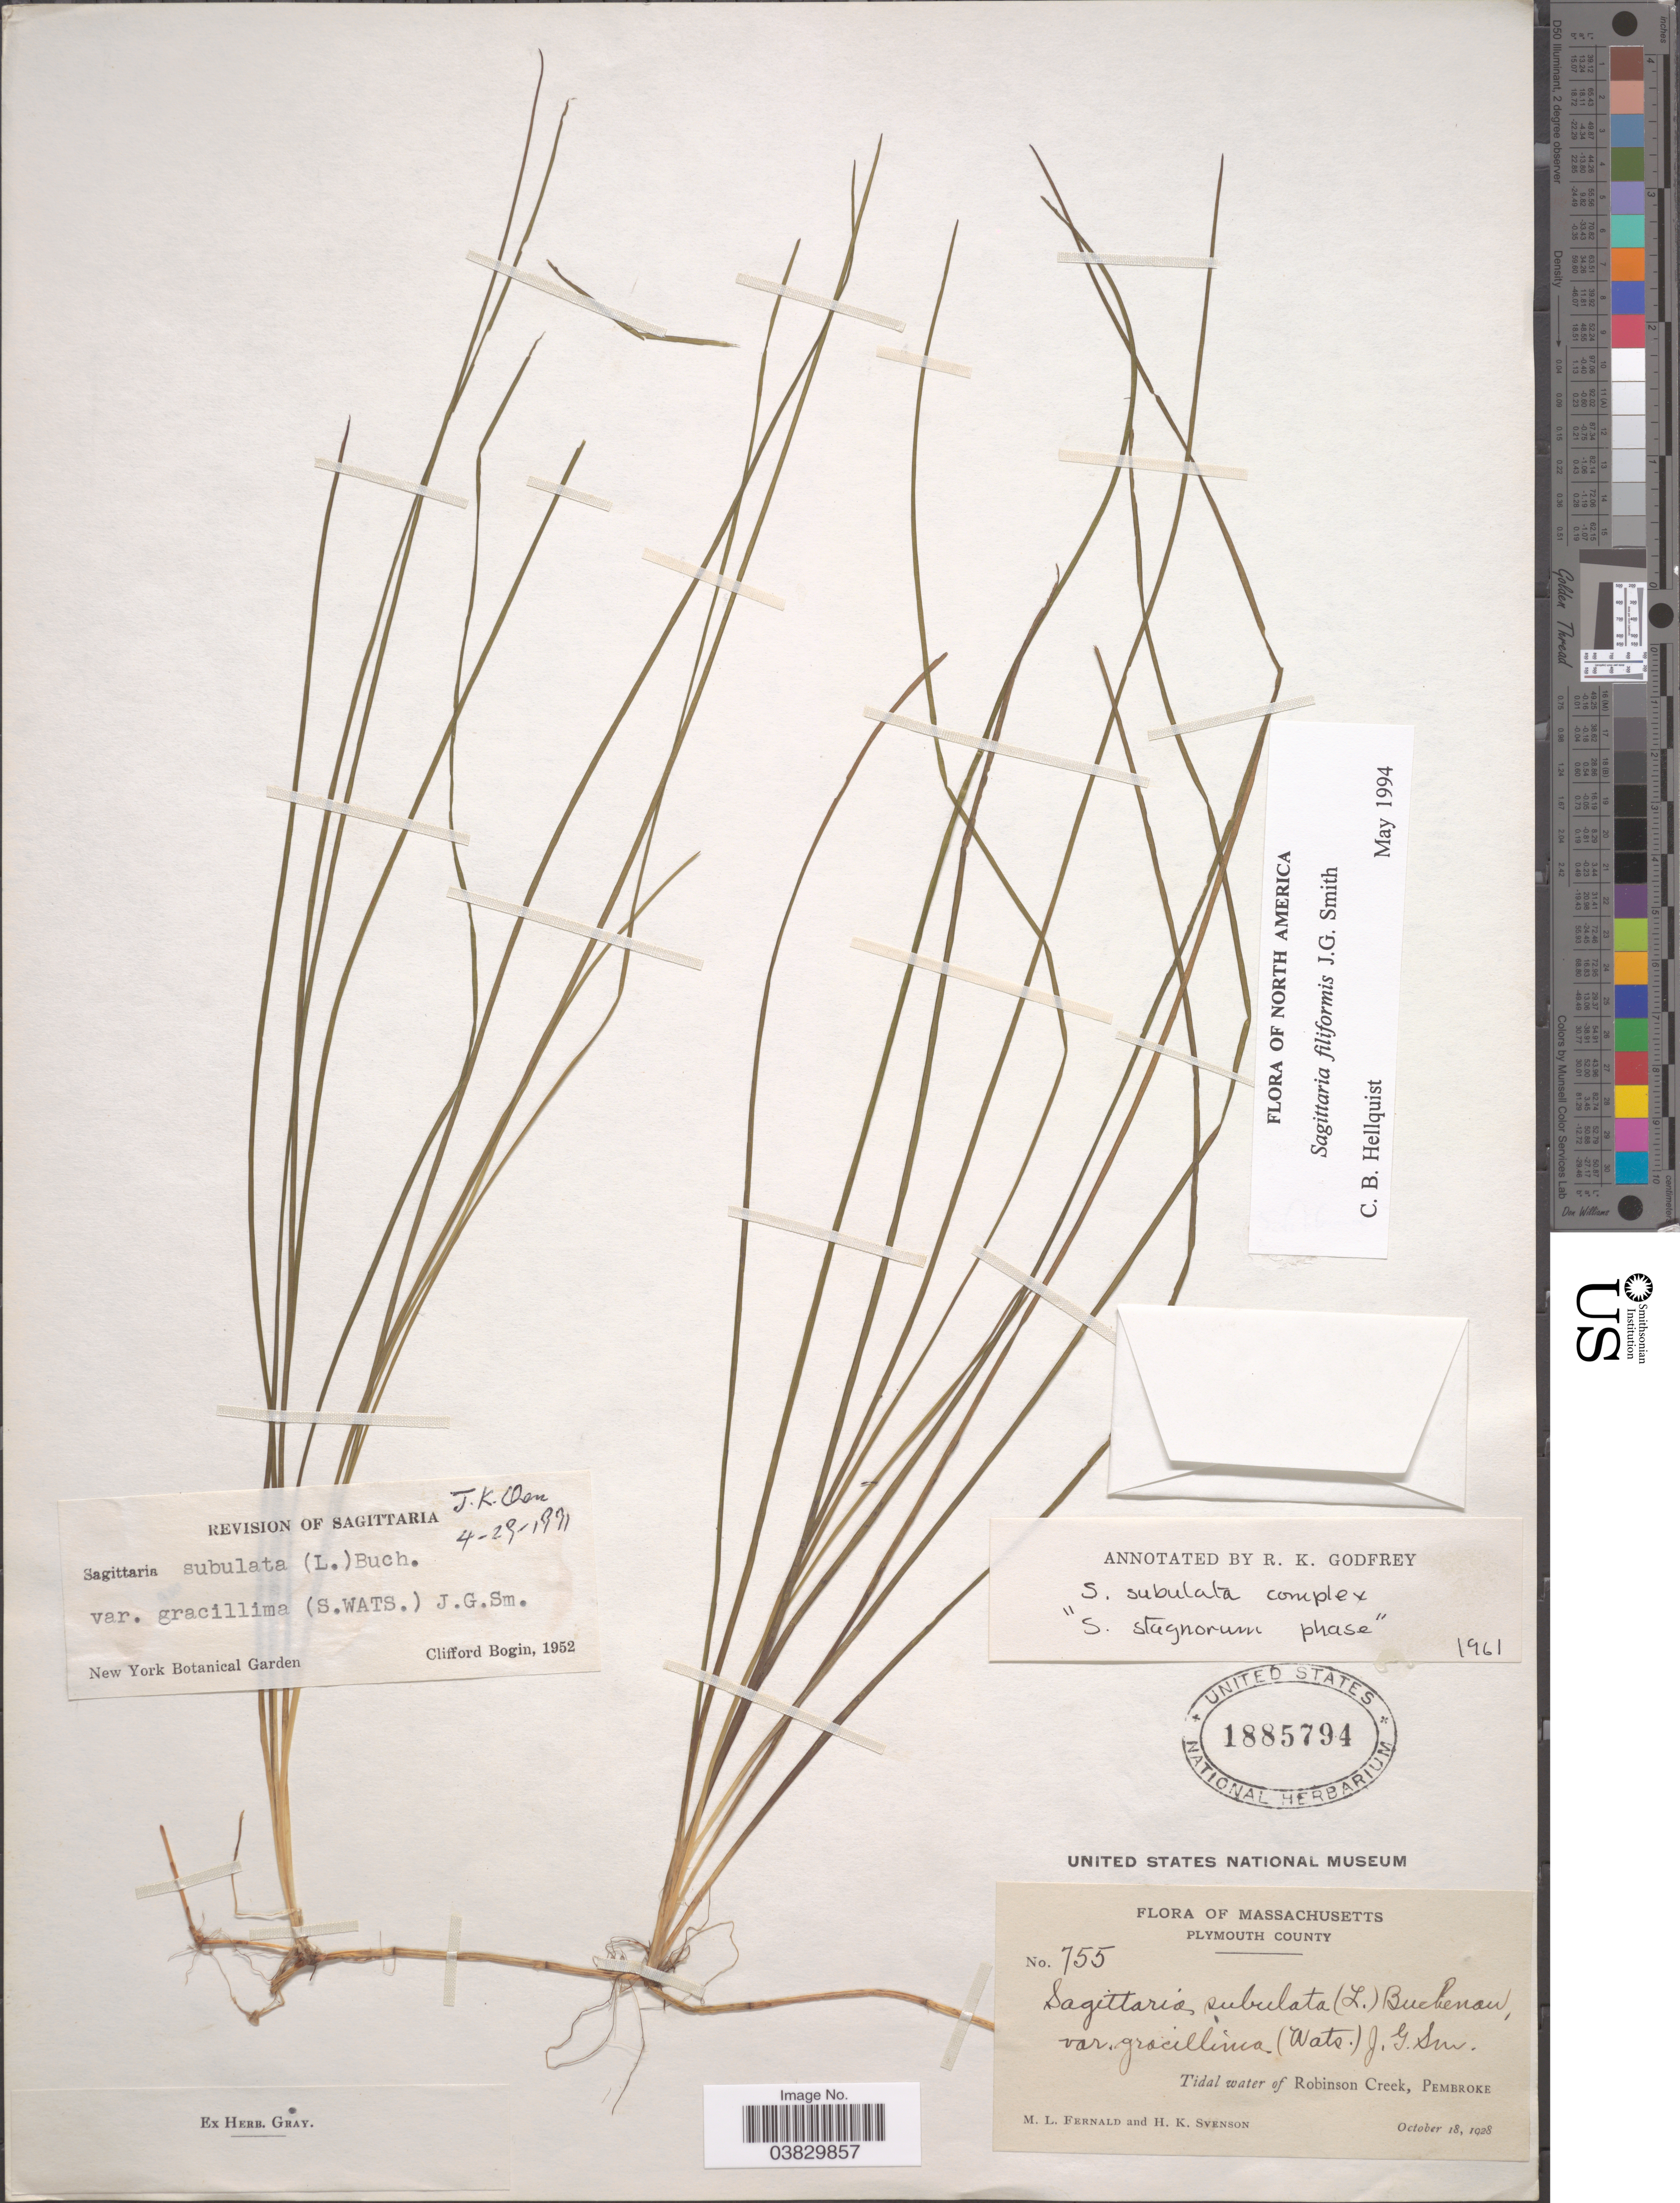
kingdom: Plantae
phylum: Tracheophyta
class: Liliopsida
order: Alismatales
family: Alismataceae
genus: Sagittaria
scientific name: Sagittaria filiformis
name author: J.G. Sm.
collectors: M. L. Fernald & H. K. Svenson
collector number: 755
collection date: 1928-10-18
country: United States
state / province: Massachusetts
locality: Plymouth County. Tidal water of Robinson Creek, Pembroke.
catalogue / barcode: US 1885794